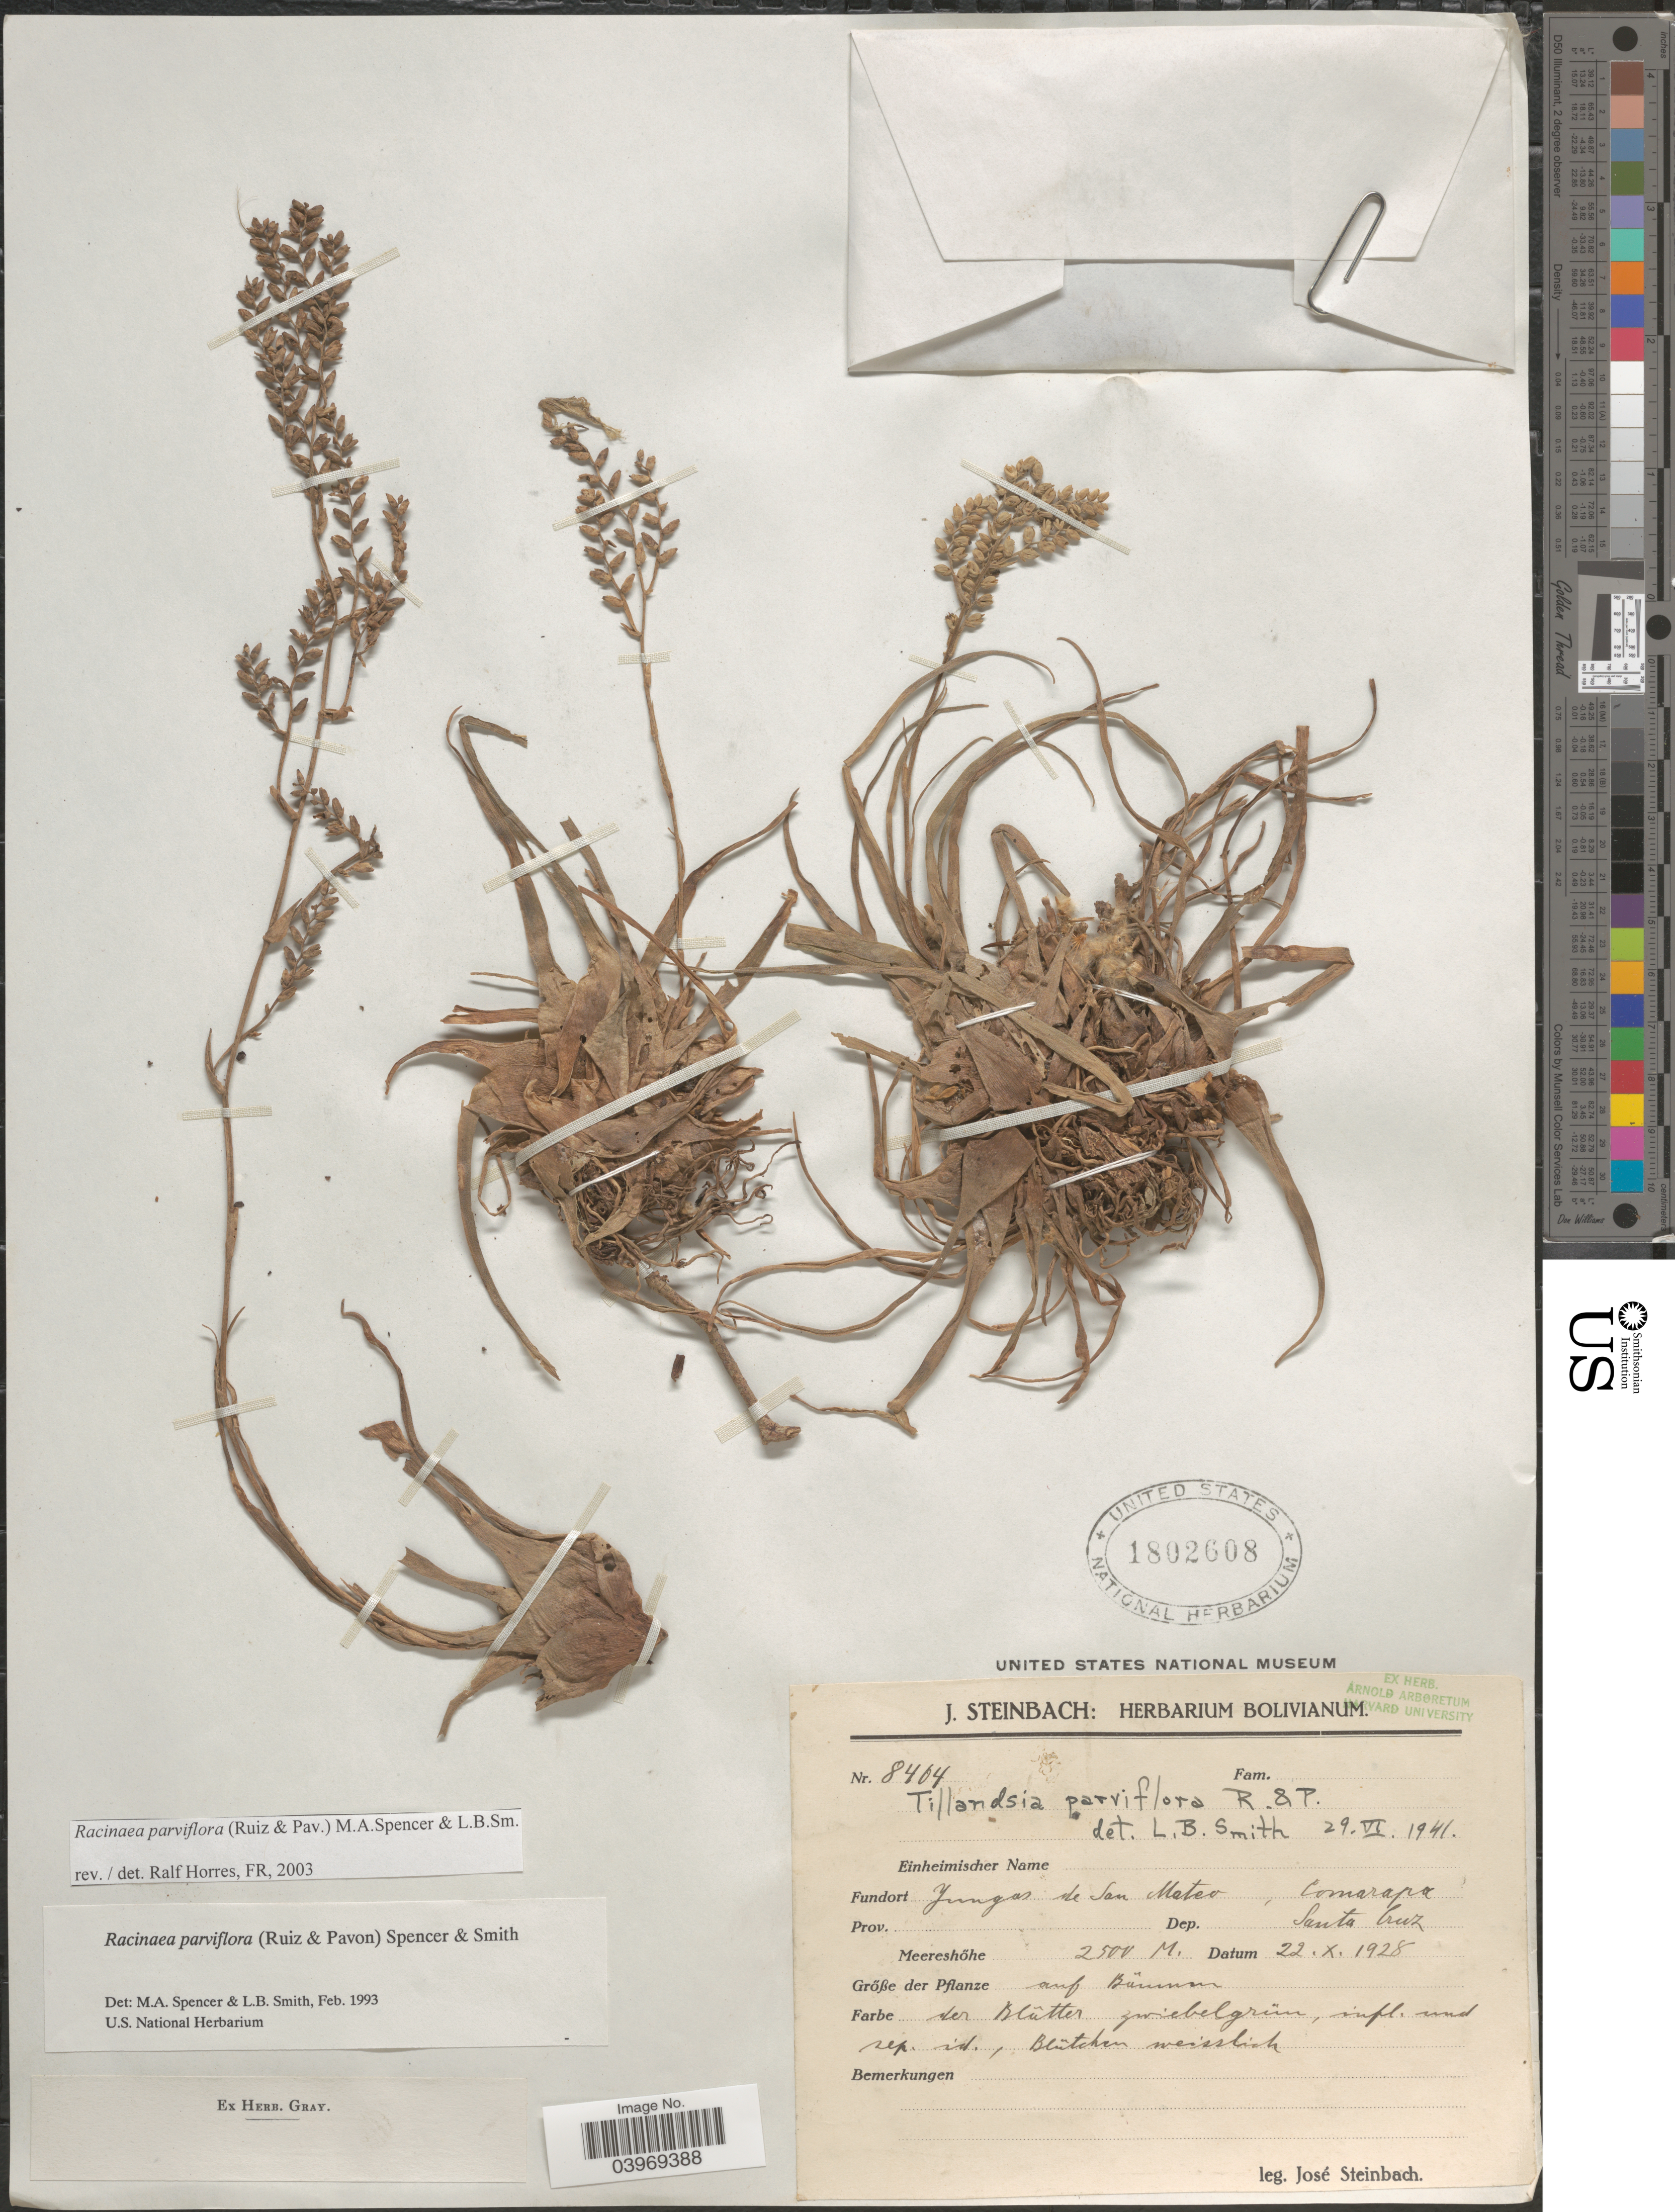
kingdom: Plantae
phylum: Tracheophyta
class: Liliopsida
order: Poales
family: Bromeliaceae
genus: Racinaea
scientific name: Racinaea parviflora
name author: (Ruiz & Pav.) M.A. Spencer & L.B. Sm.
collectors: J. Steinbach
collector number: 8464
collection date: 1928-10-22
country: Bolivia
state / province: Santa Cruz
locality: Yungas de San Mateo, Comarapa. Dep. Santa Cruz.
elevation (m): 2500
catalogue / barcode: US 1802608